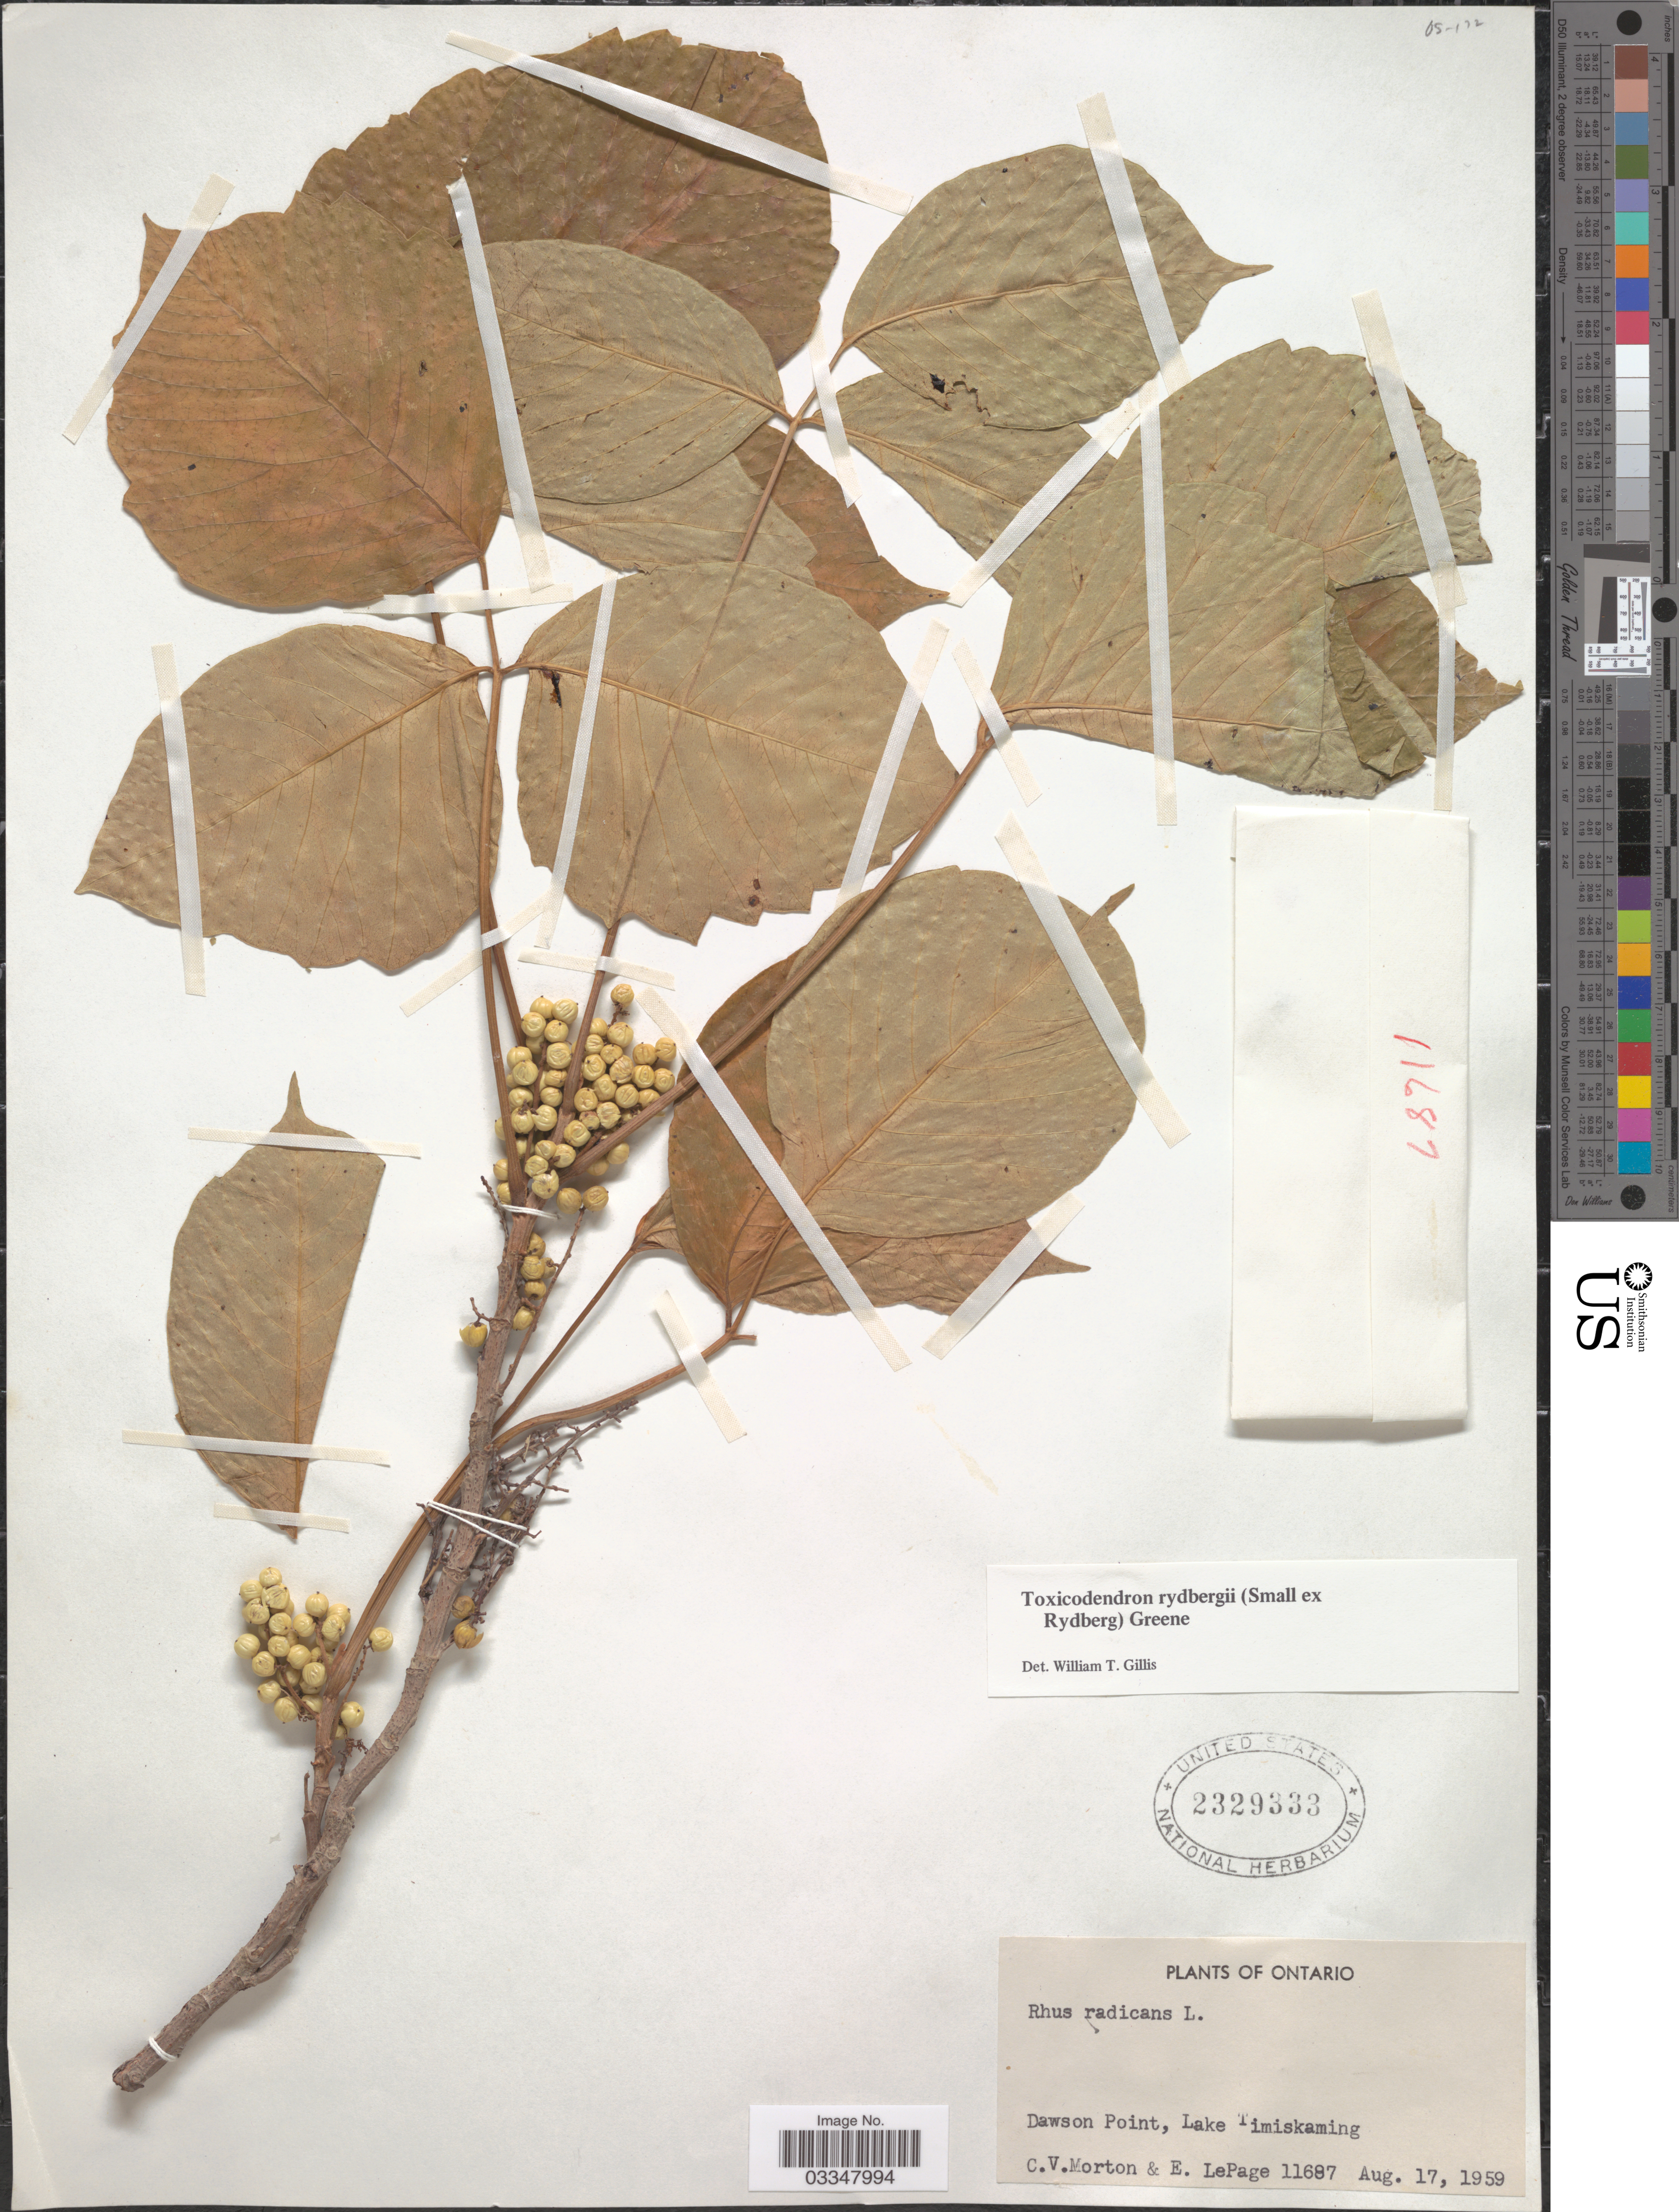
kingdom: Plantae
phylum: Tracheophyta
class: Magnoliopsida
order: Sapindales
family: Anacardiaceae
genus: Toxicodendron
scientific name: Toxicodendron radicans subsp. rydbergii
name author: (Small & Rydb.) Á. Löve & D. Löve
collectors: C. V. Morton & E. Lepage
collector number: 11687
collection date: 1959-08-17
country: Canada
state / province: Ontario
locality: Dawson Point, Lake Timiskaming.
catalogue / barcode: US 2329333